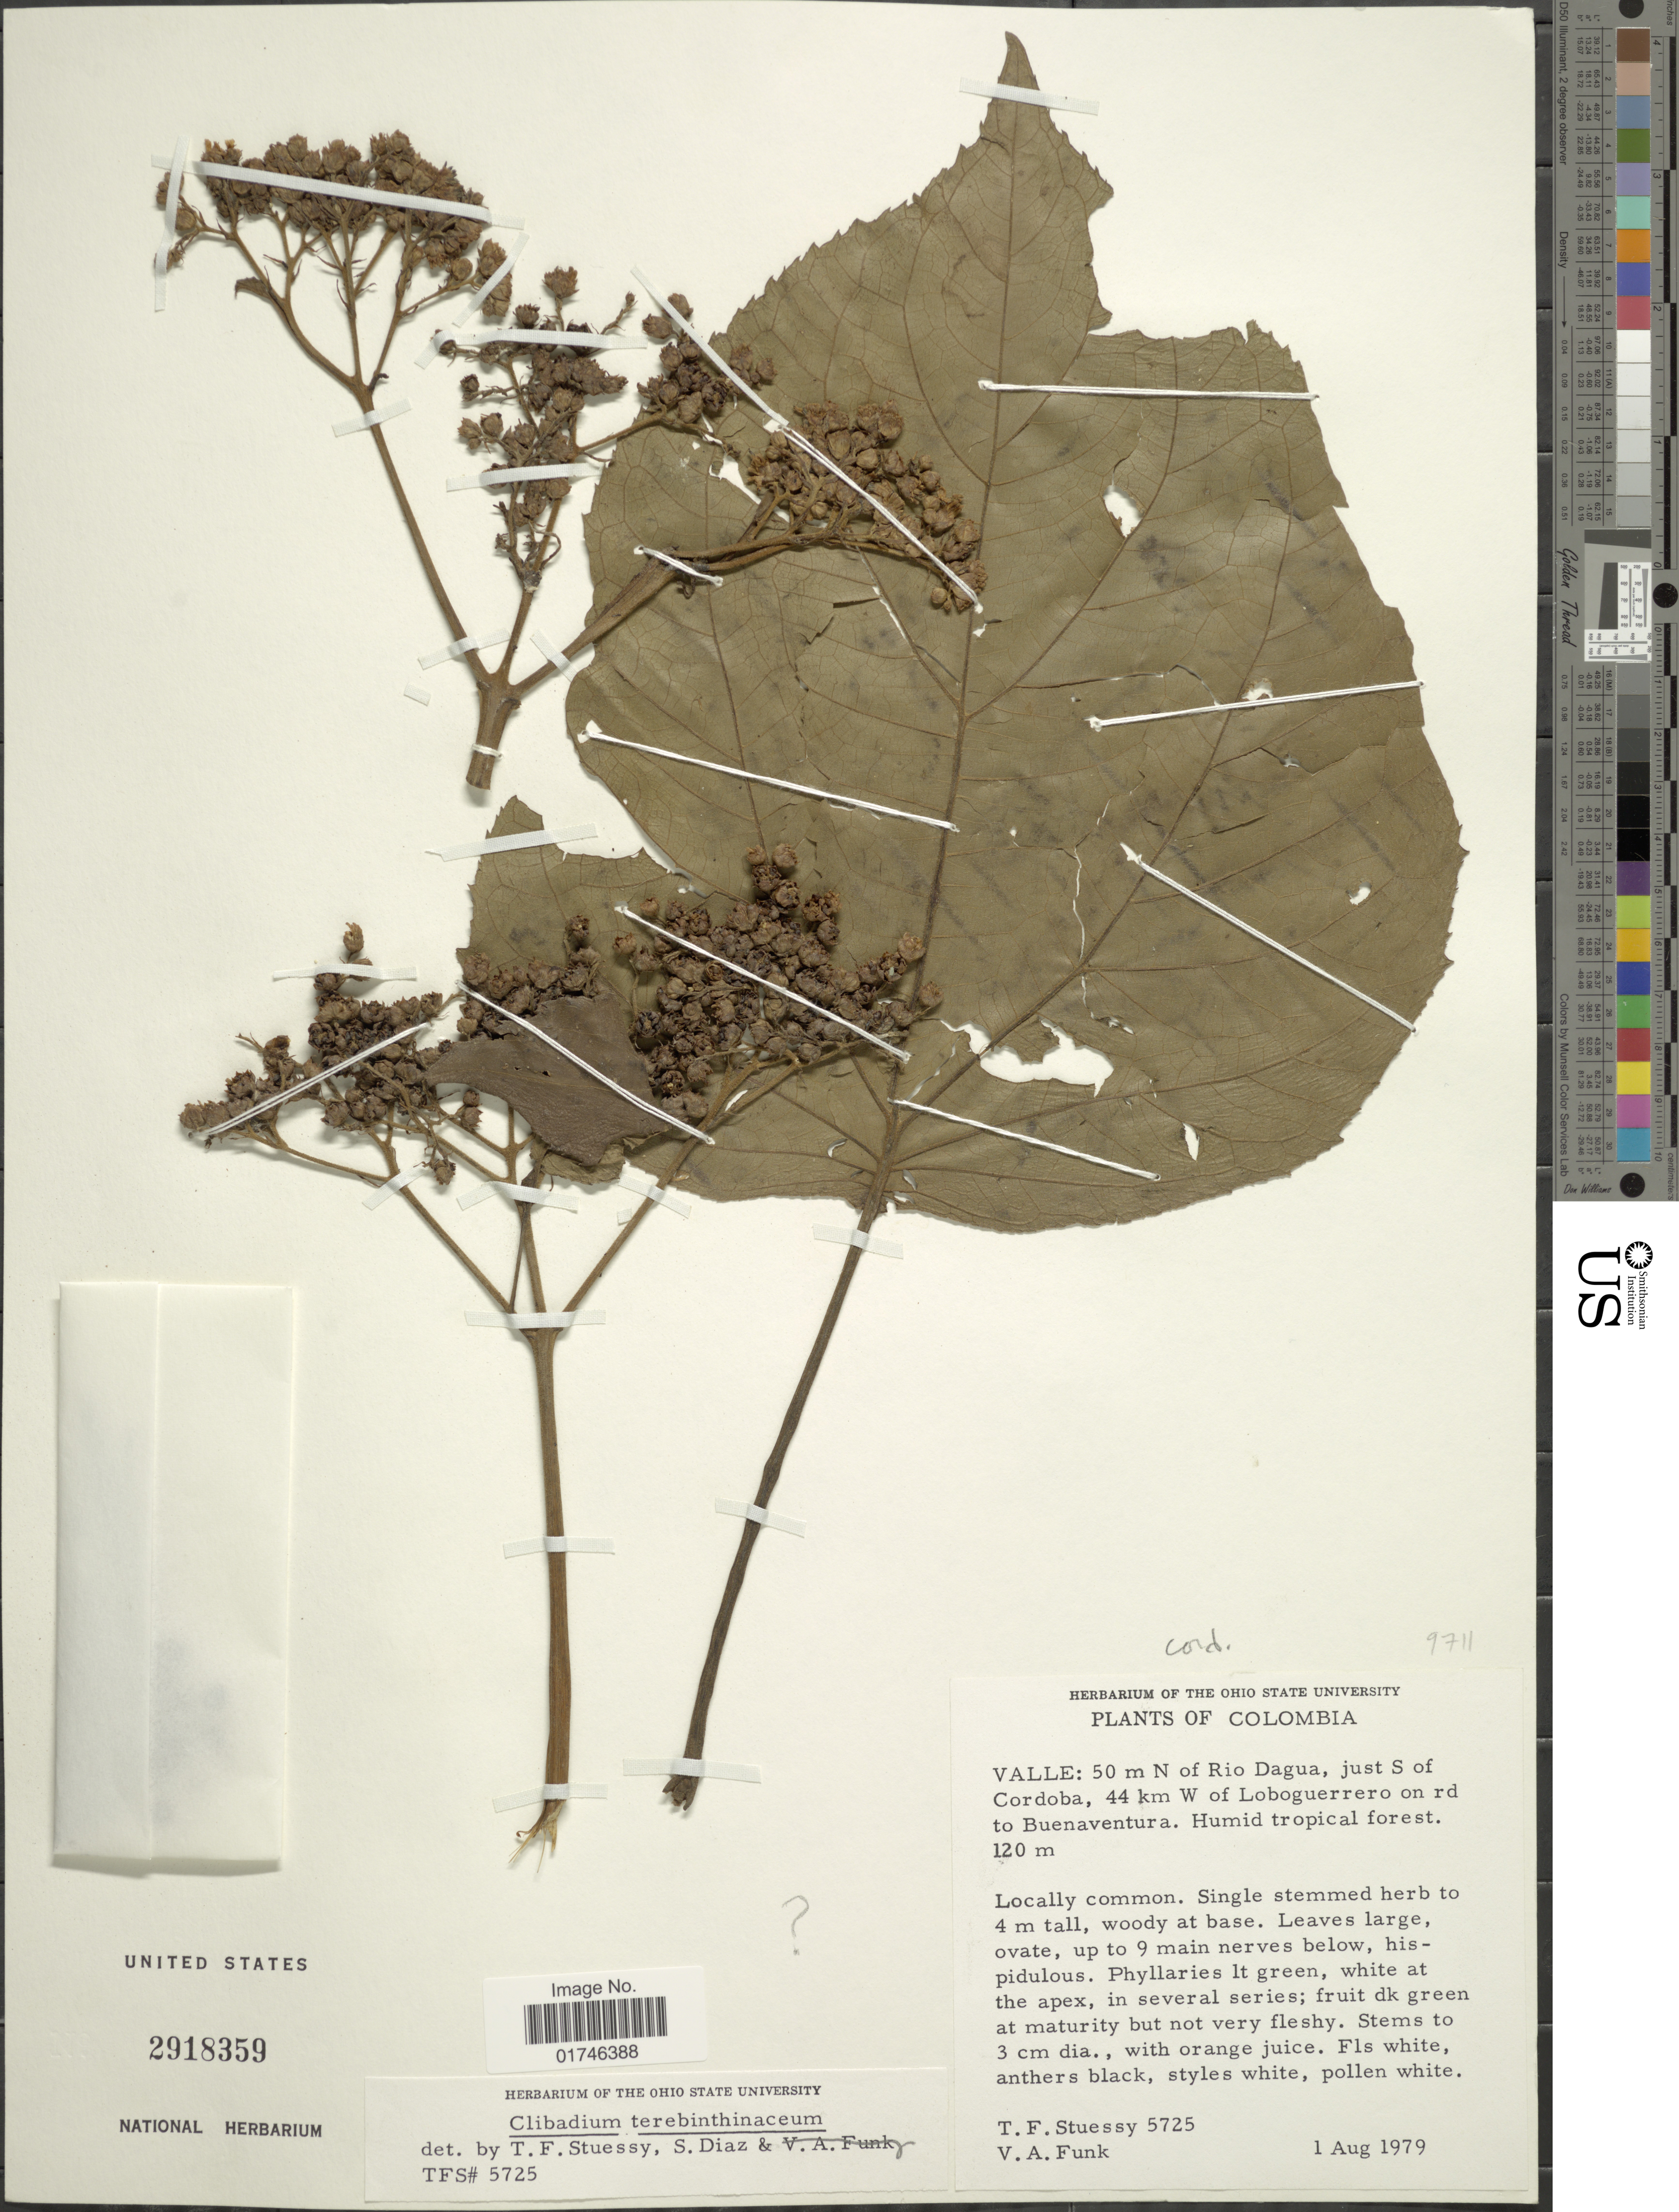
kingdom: Plantae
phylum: Tracheophyta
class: Magnoliopsida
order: Asterales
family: Asteraceae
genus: Clibadium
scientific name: Clibadium cordatum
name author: Cuatrec.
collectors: T. Stuessy & V. Funk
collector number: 5725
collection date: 1979-08-01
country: Colombia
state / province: Valle del Cauca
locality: Valle: 50 m N of Rio Dagua, just S of Cordoba, 44 km W of Loboguerrero on rd to Buenaventura.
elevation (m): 120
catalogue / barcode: US 2918359